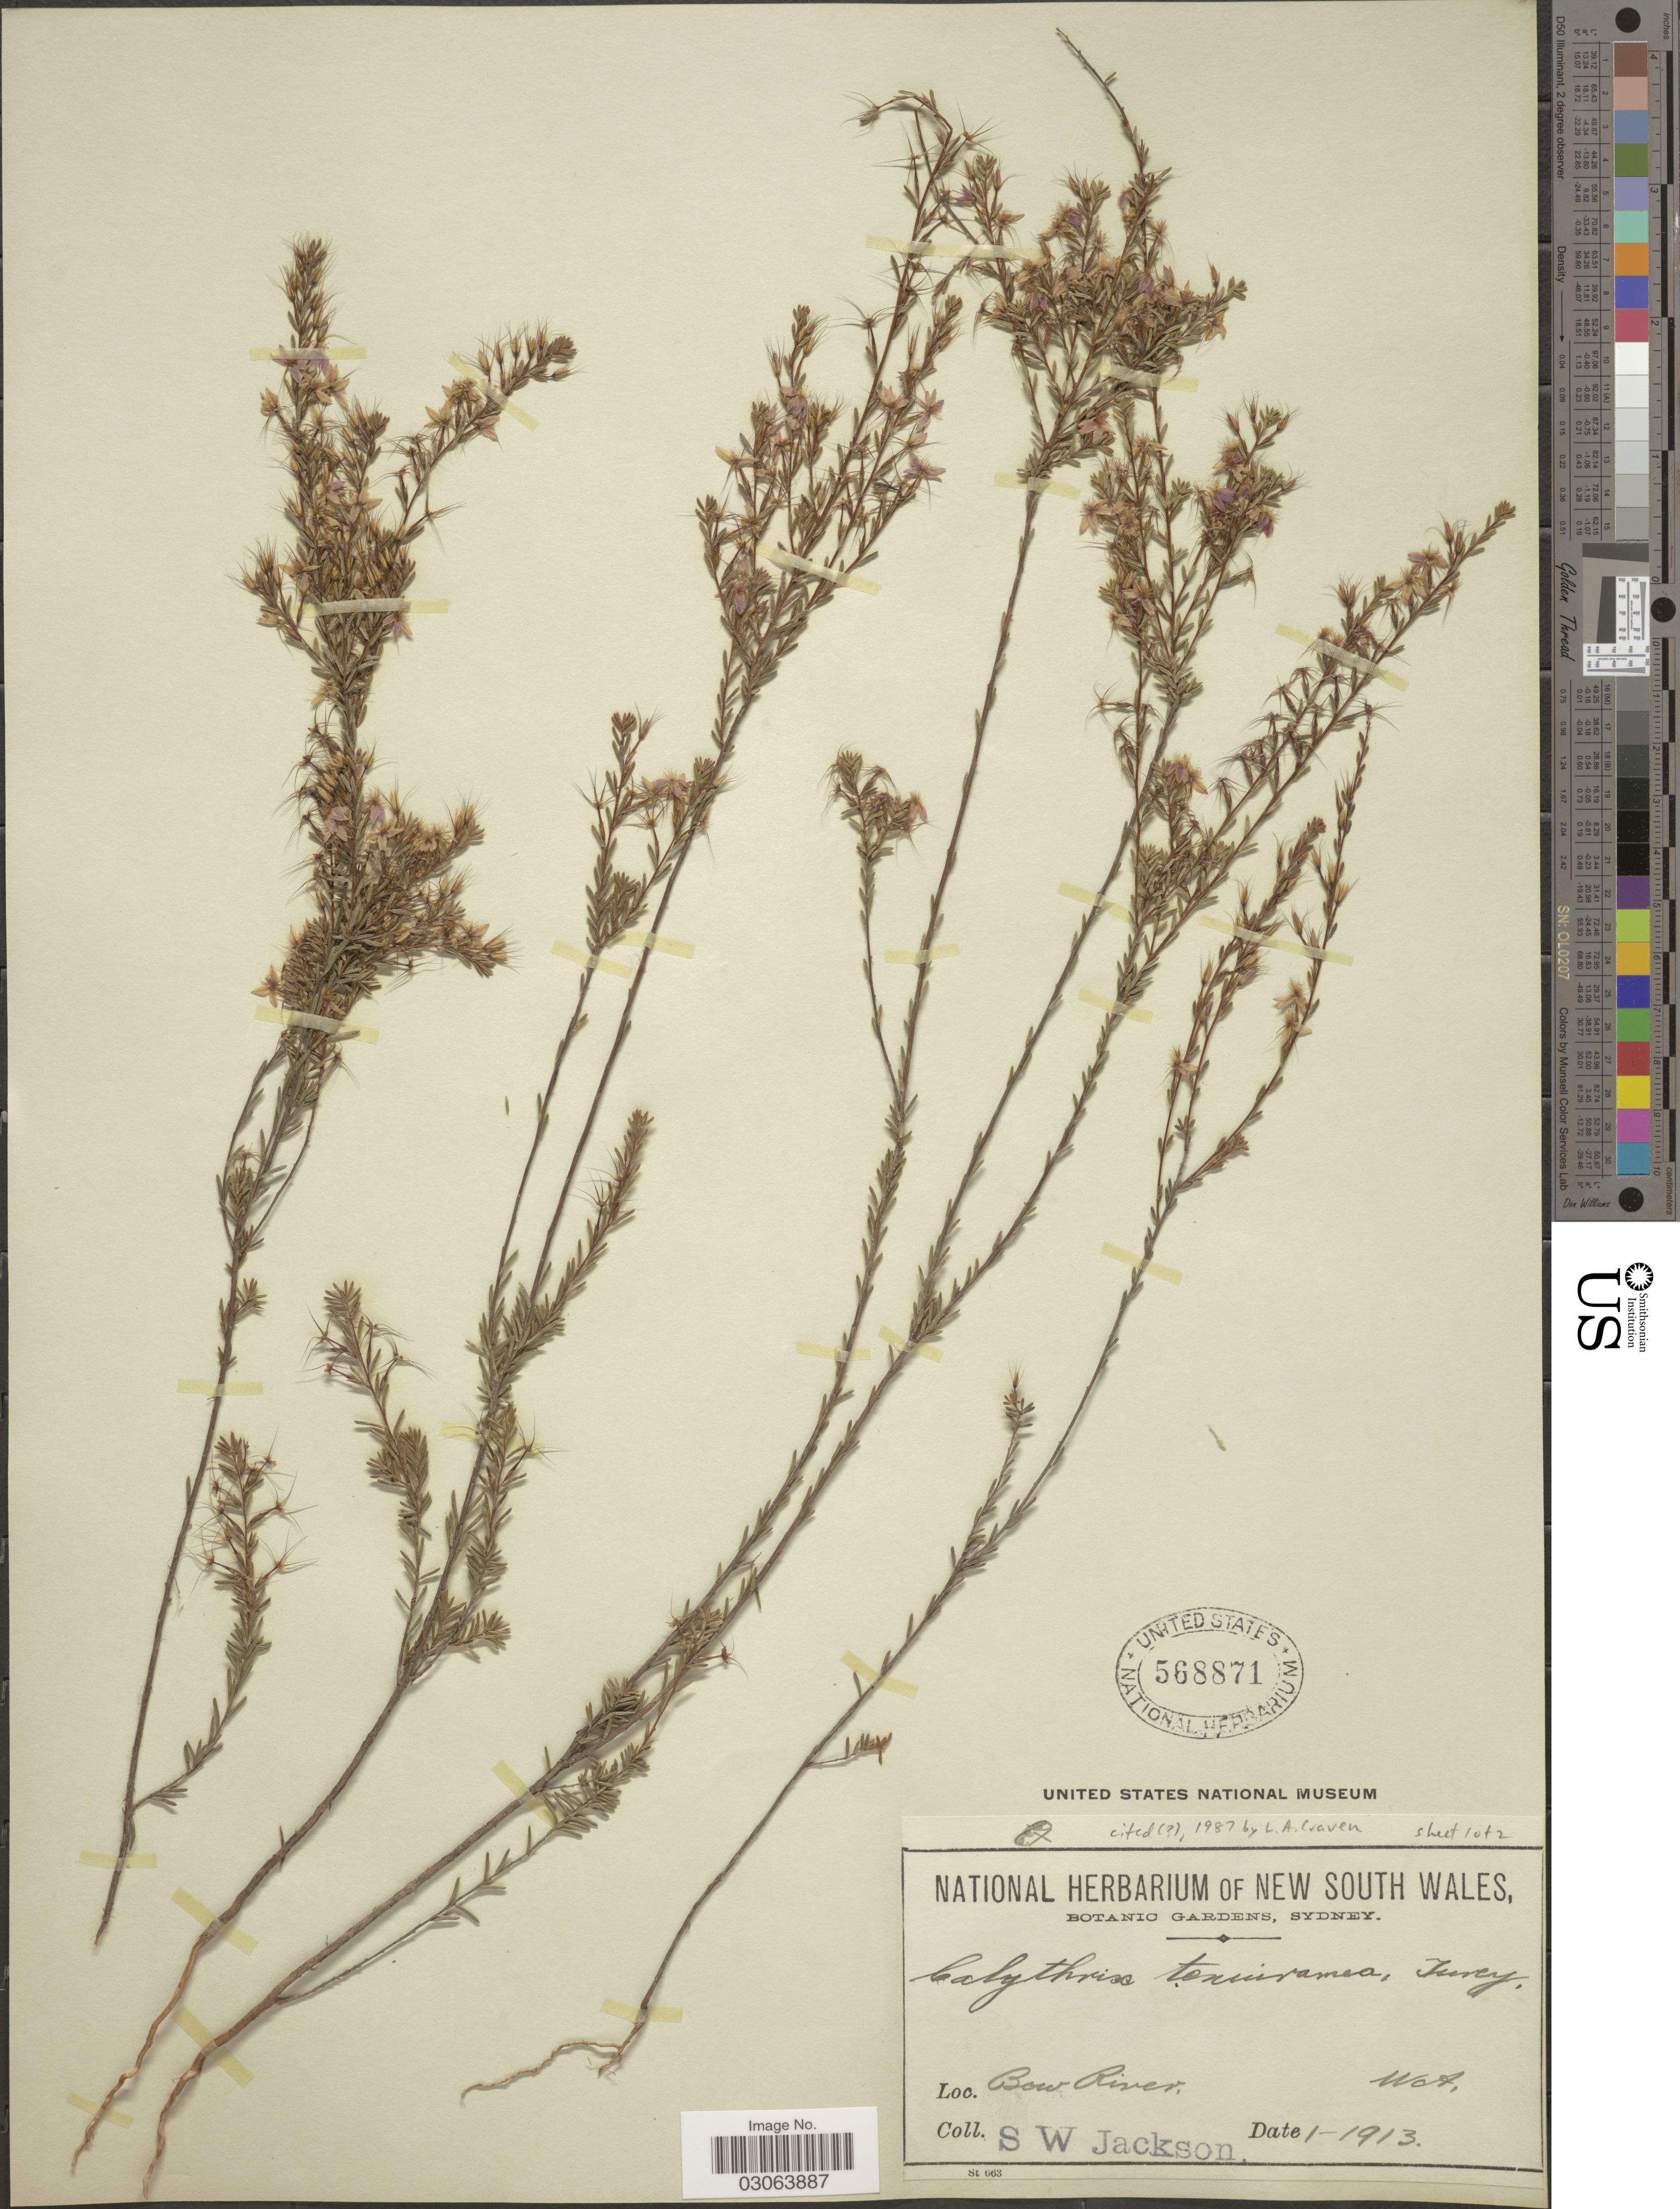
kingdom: Plantae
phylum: Tracheophyta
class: Magnoliopsida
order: Myrtales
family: Myrtaceae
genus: Calytrix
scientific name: Calytrix tenuiramea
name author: (Turcz.) Benth.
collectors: Jackson, S. W.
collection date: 1913-01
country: Australia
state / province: Western Australia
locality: Bow River.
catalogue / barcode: US 568871